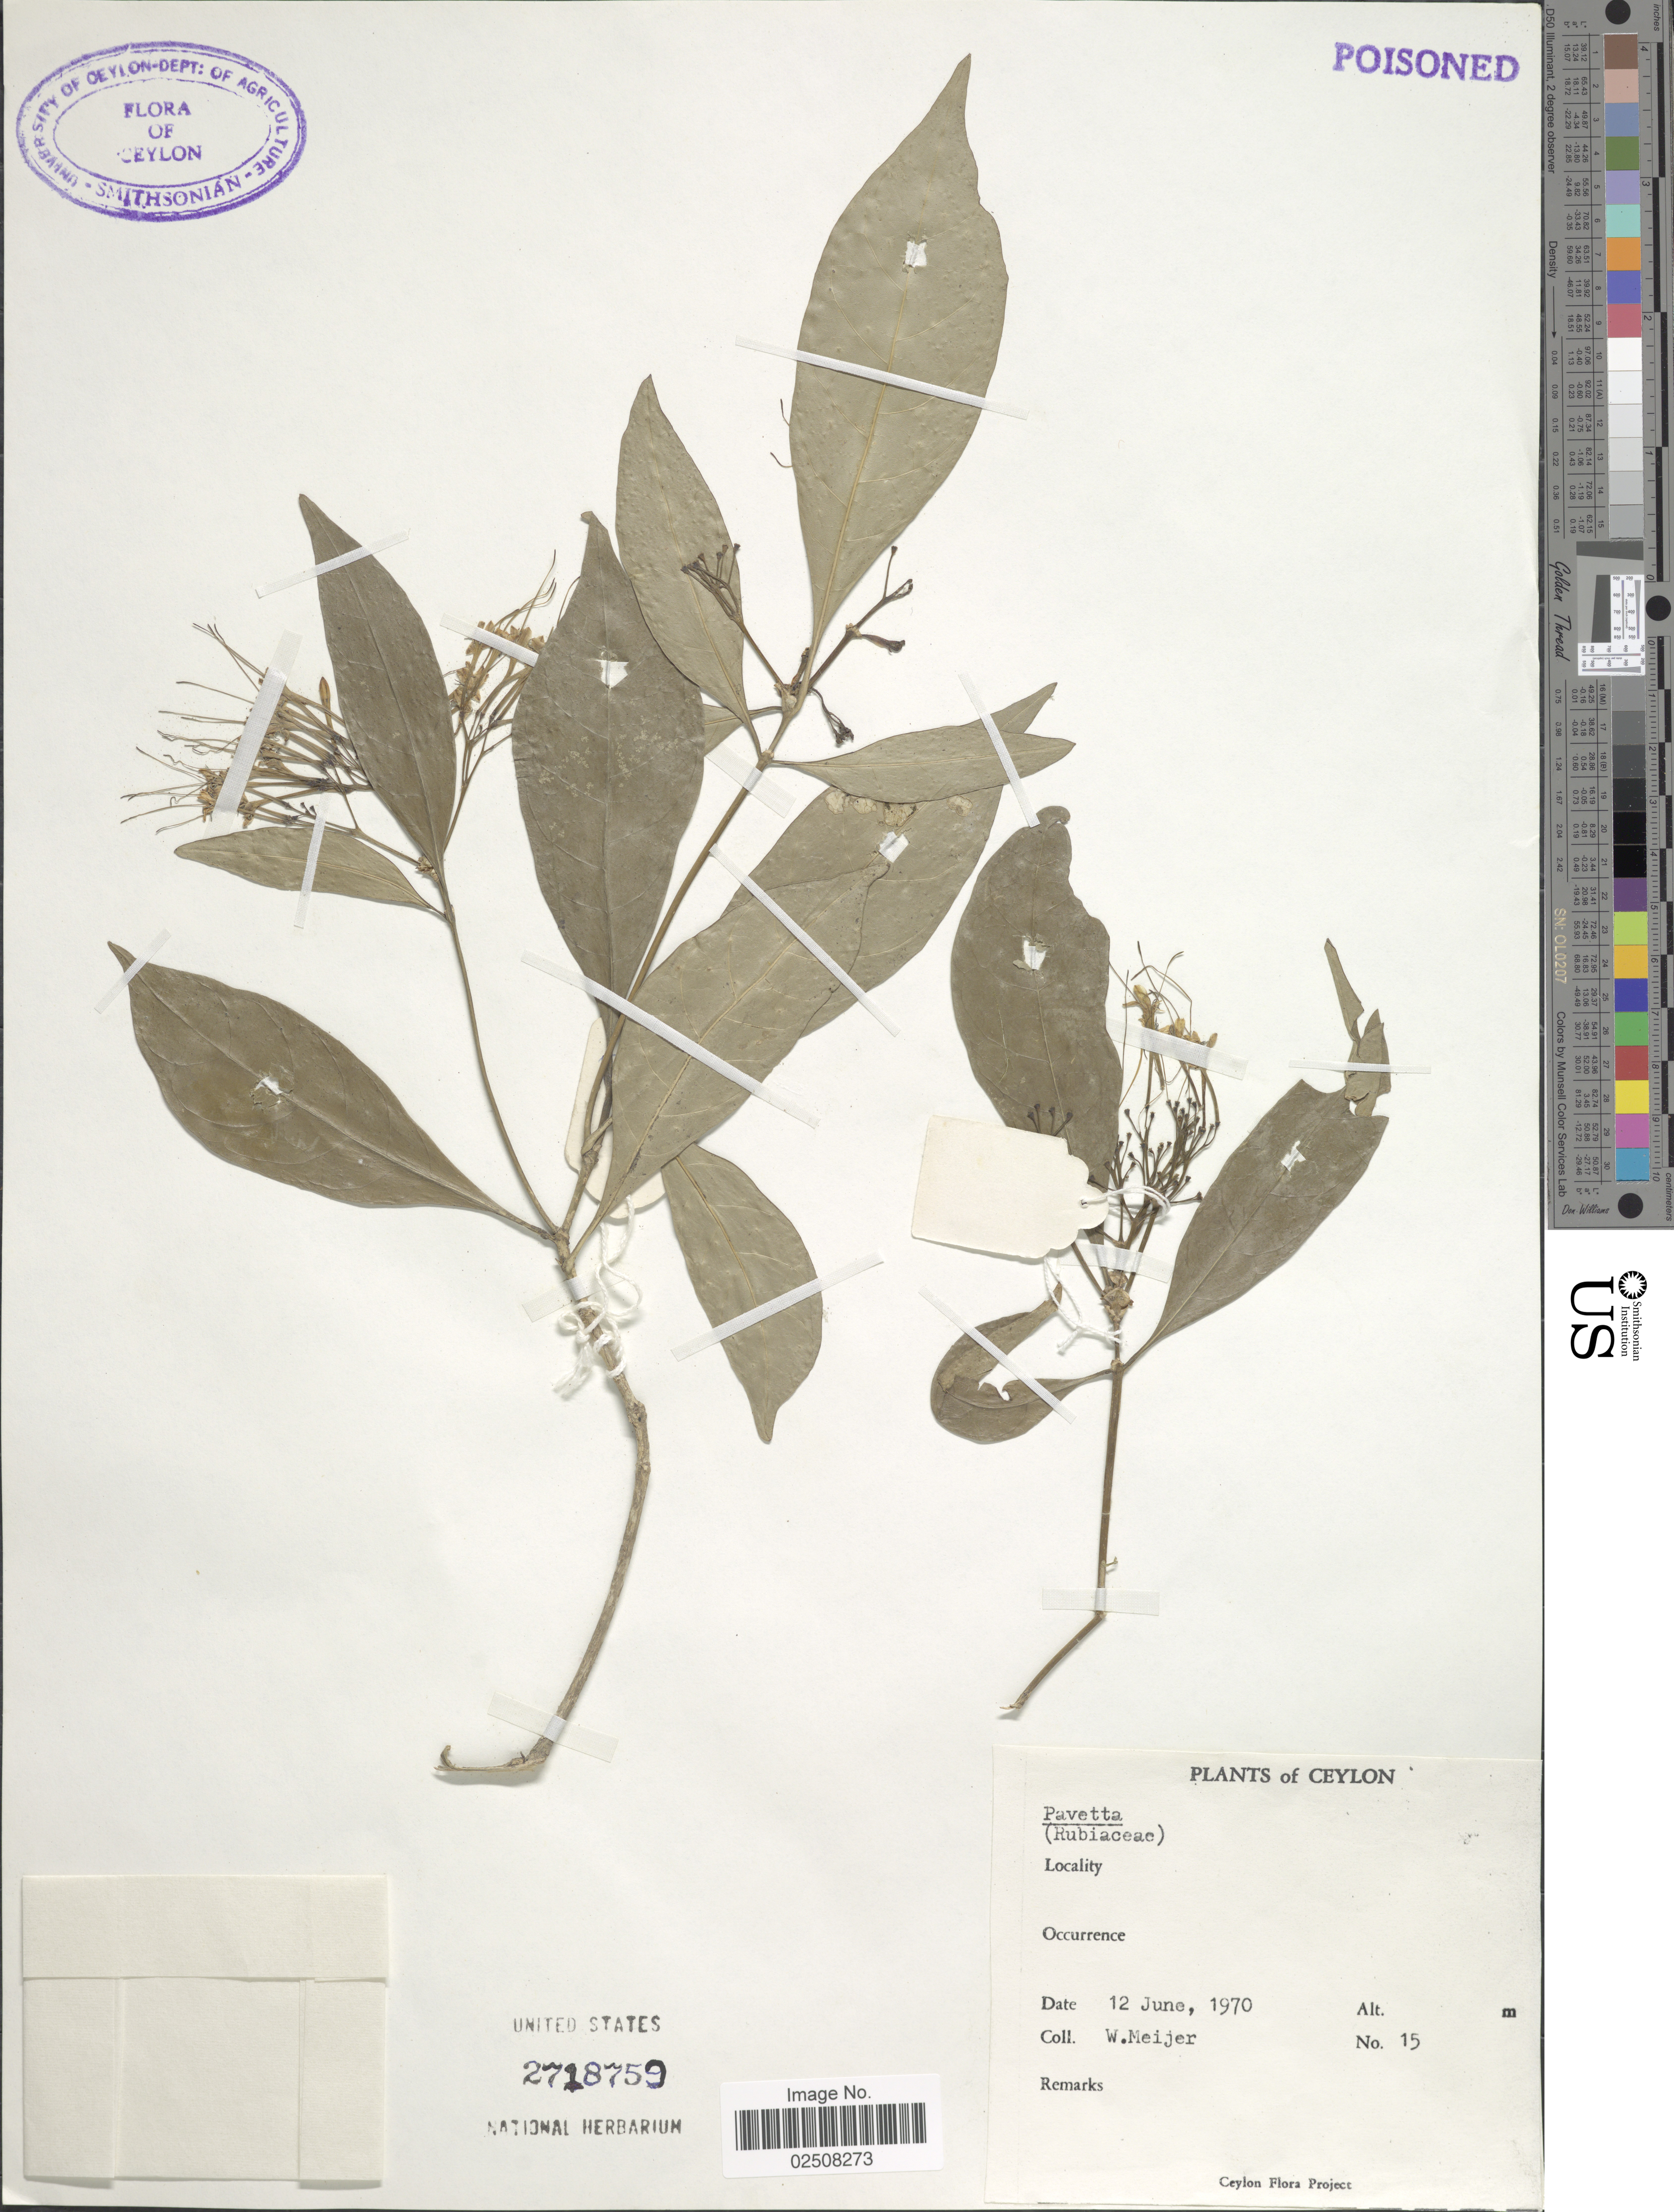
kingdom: Plantae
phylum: Tracheophyta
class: Magnoliopsida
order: Gentianales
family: Rubiaceae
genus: Pavetta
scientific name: Pavetta sp.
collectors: W. Meijer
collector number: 15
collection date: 1970-06-12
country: Sri Lanka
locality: Ceylon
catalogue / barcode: US 2718759